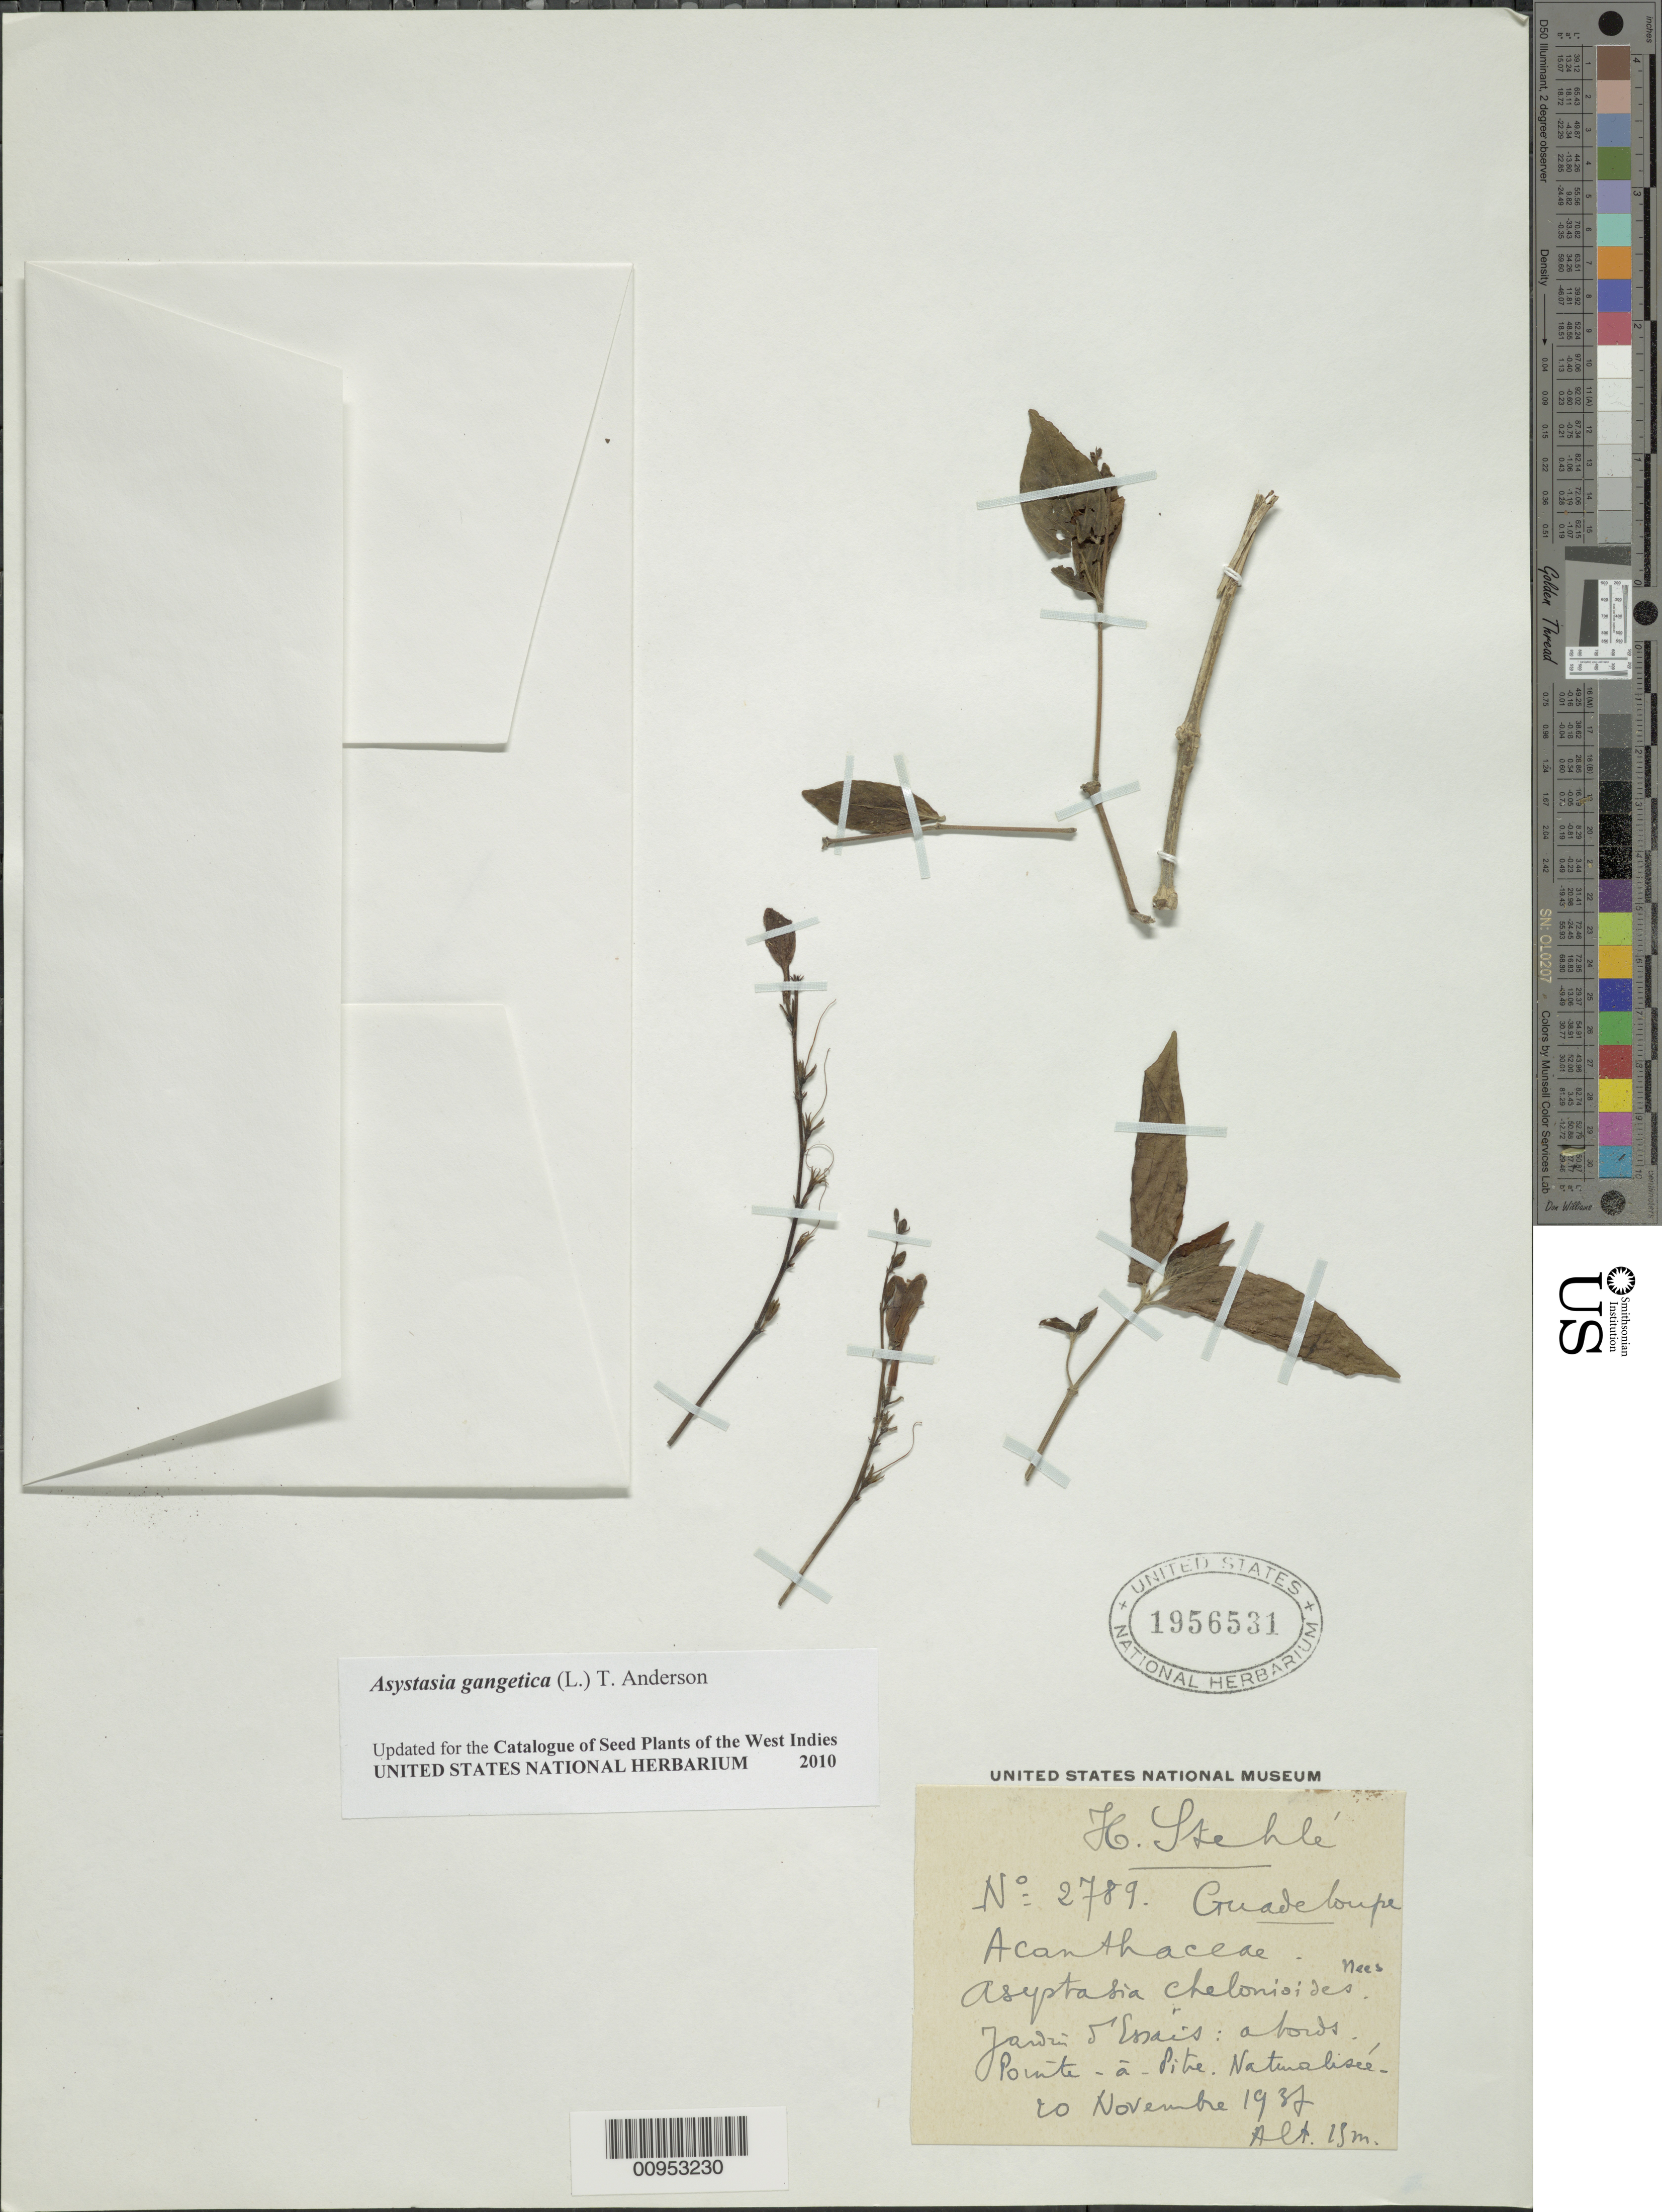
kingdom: Plantae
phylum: Tracheophyta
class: Magnoliopsida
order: Lamiales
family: Acanthaceae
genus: Asystasia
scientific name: Asystasia gangetica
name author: (L.) T. Anderson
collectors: H. Stehlé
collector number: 2789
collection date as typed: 20 Nov 1937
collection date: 1937-11-20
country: Guadeloupe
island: Grande Terre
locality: Jardin d'Essais, Pointe à Pitre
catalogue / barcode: US 1956531